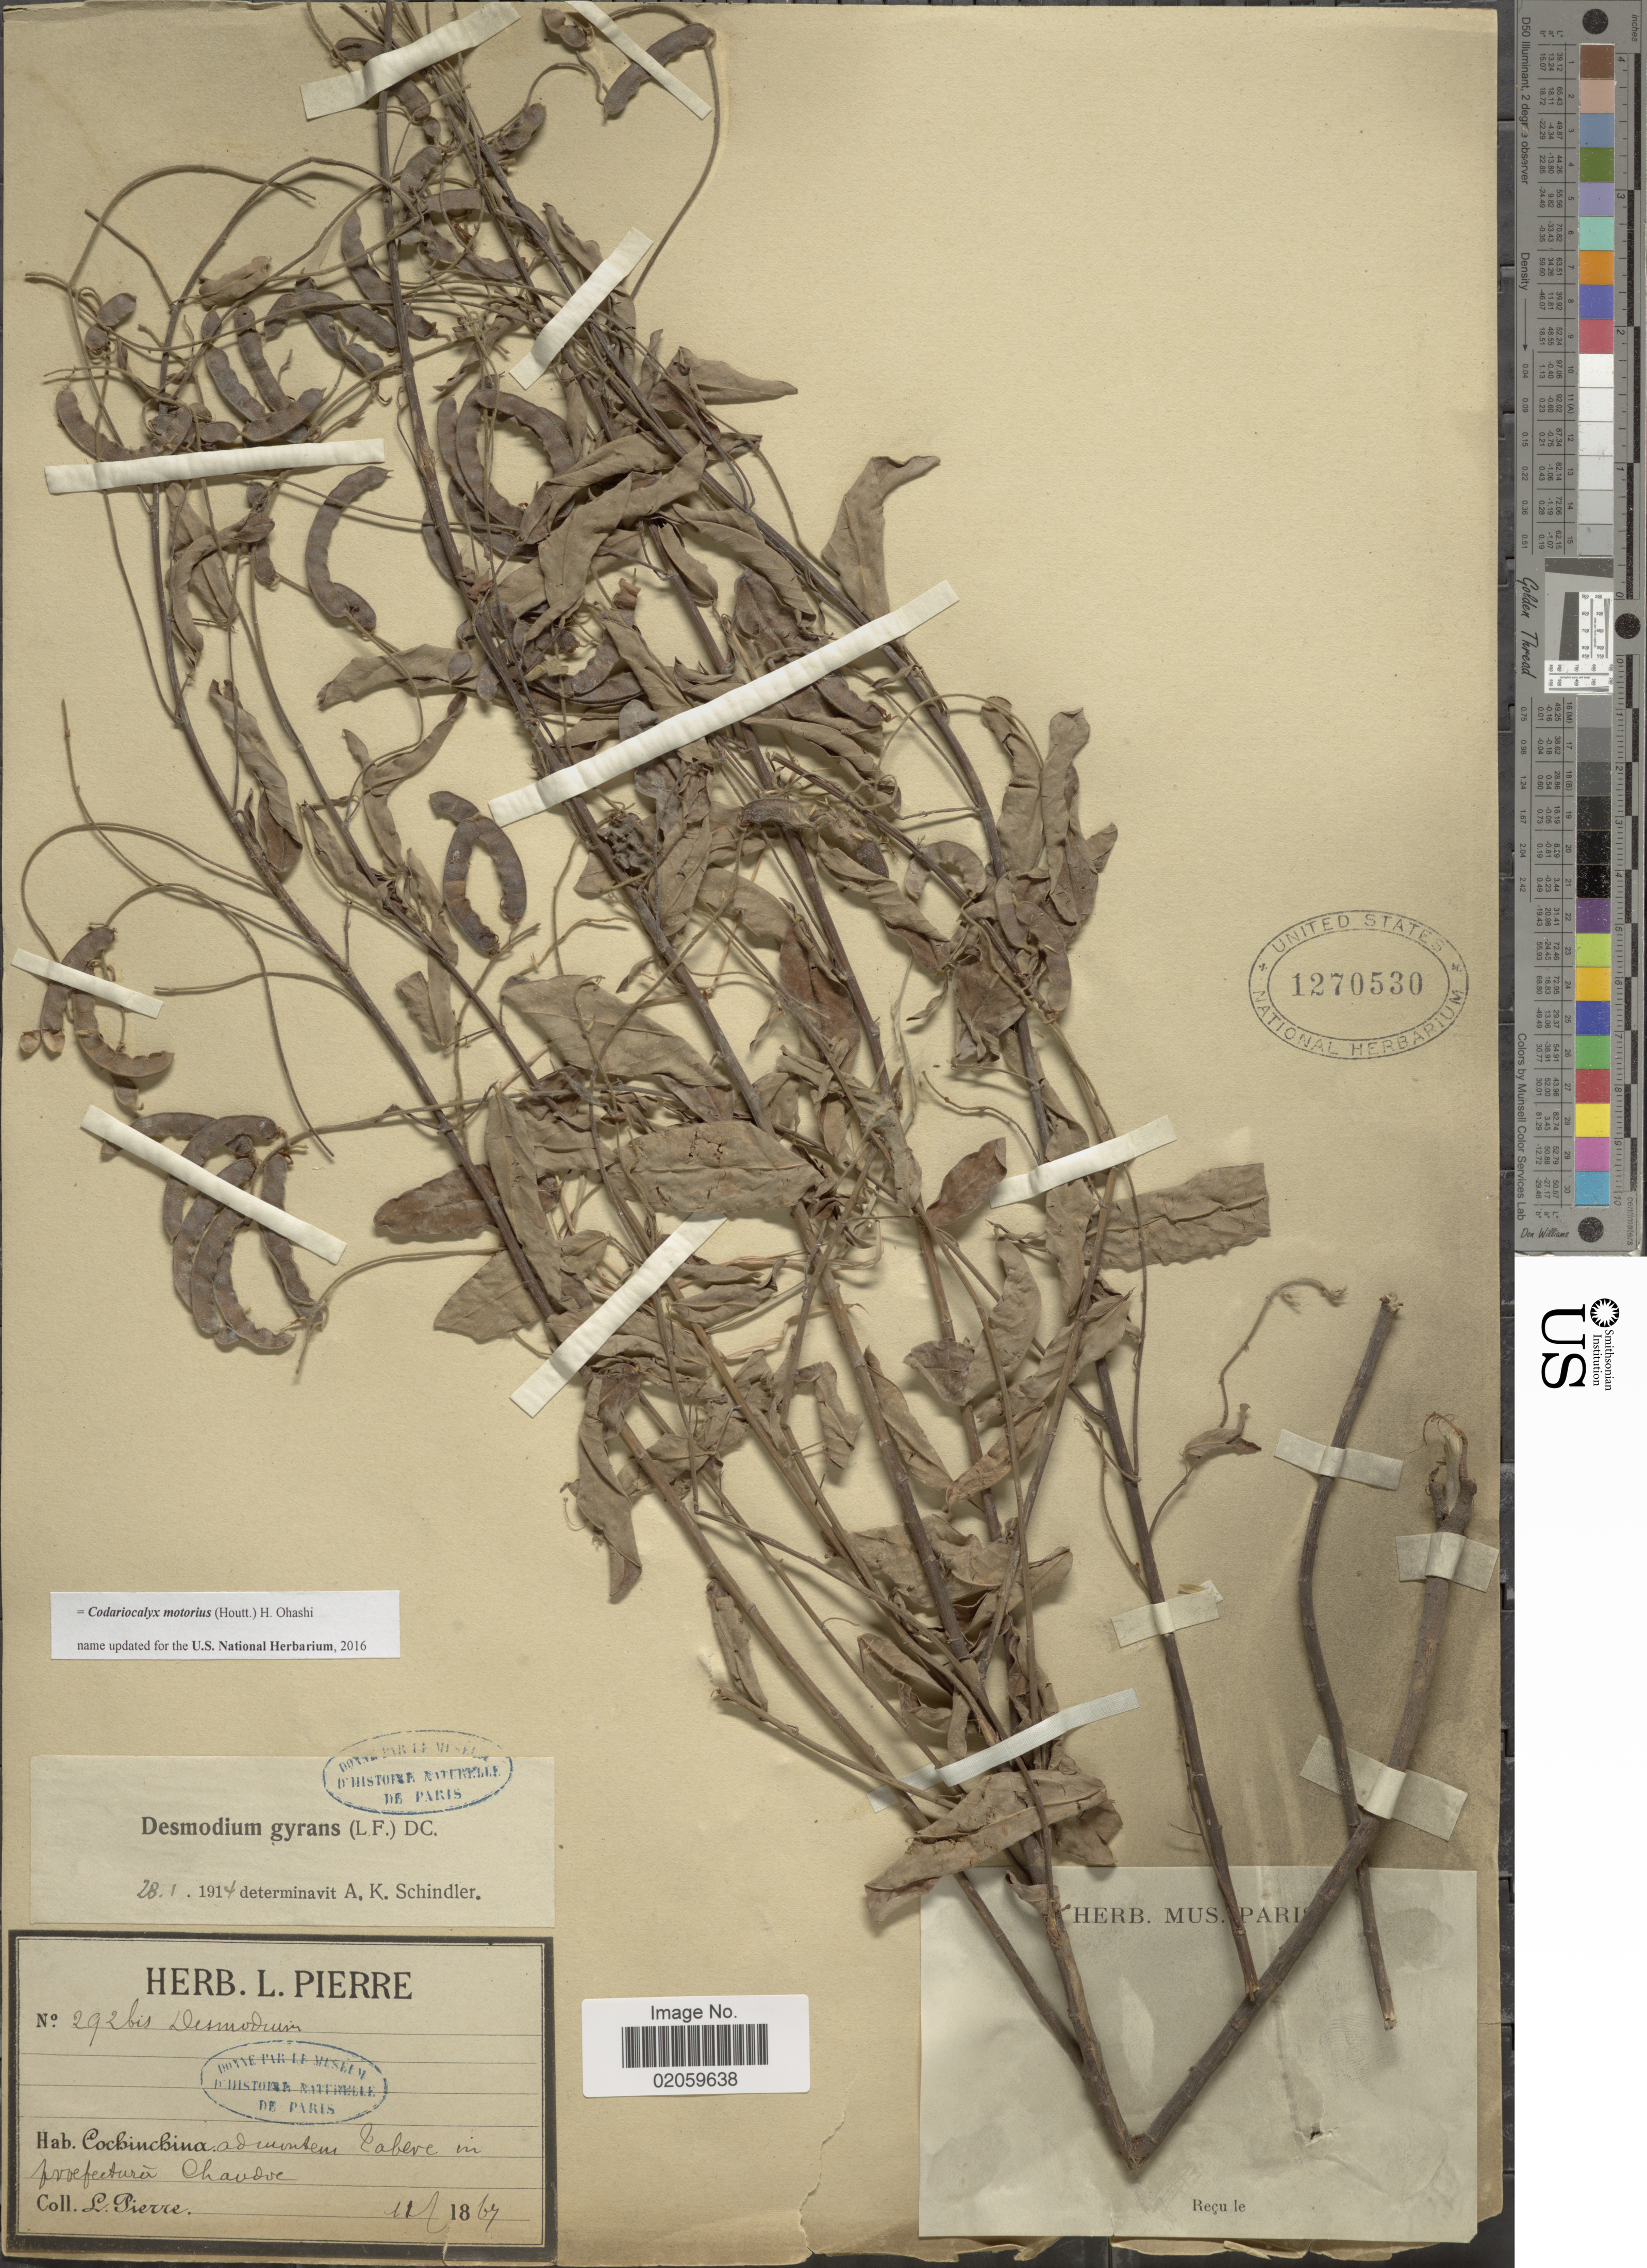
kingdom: Plantae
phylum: Tracheophyta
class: Magnoliopsida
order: Fabales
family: Fabaceae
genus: Codariocalyx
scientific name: Codariocalyx motorius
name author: (Houtt.) H. Ohashi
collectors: L. Pierre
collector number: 292bis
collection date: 1867-11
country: Vietnam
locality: Cochinchina, ad montem tabere in praefectura Chaudoc [interpreted]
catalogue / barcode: US 1270530